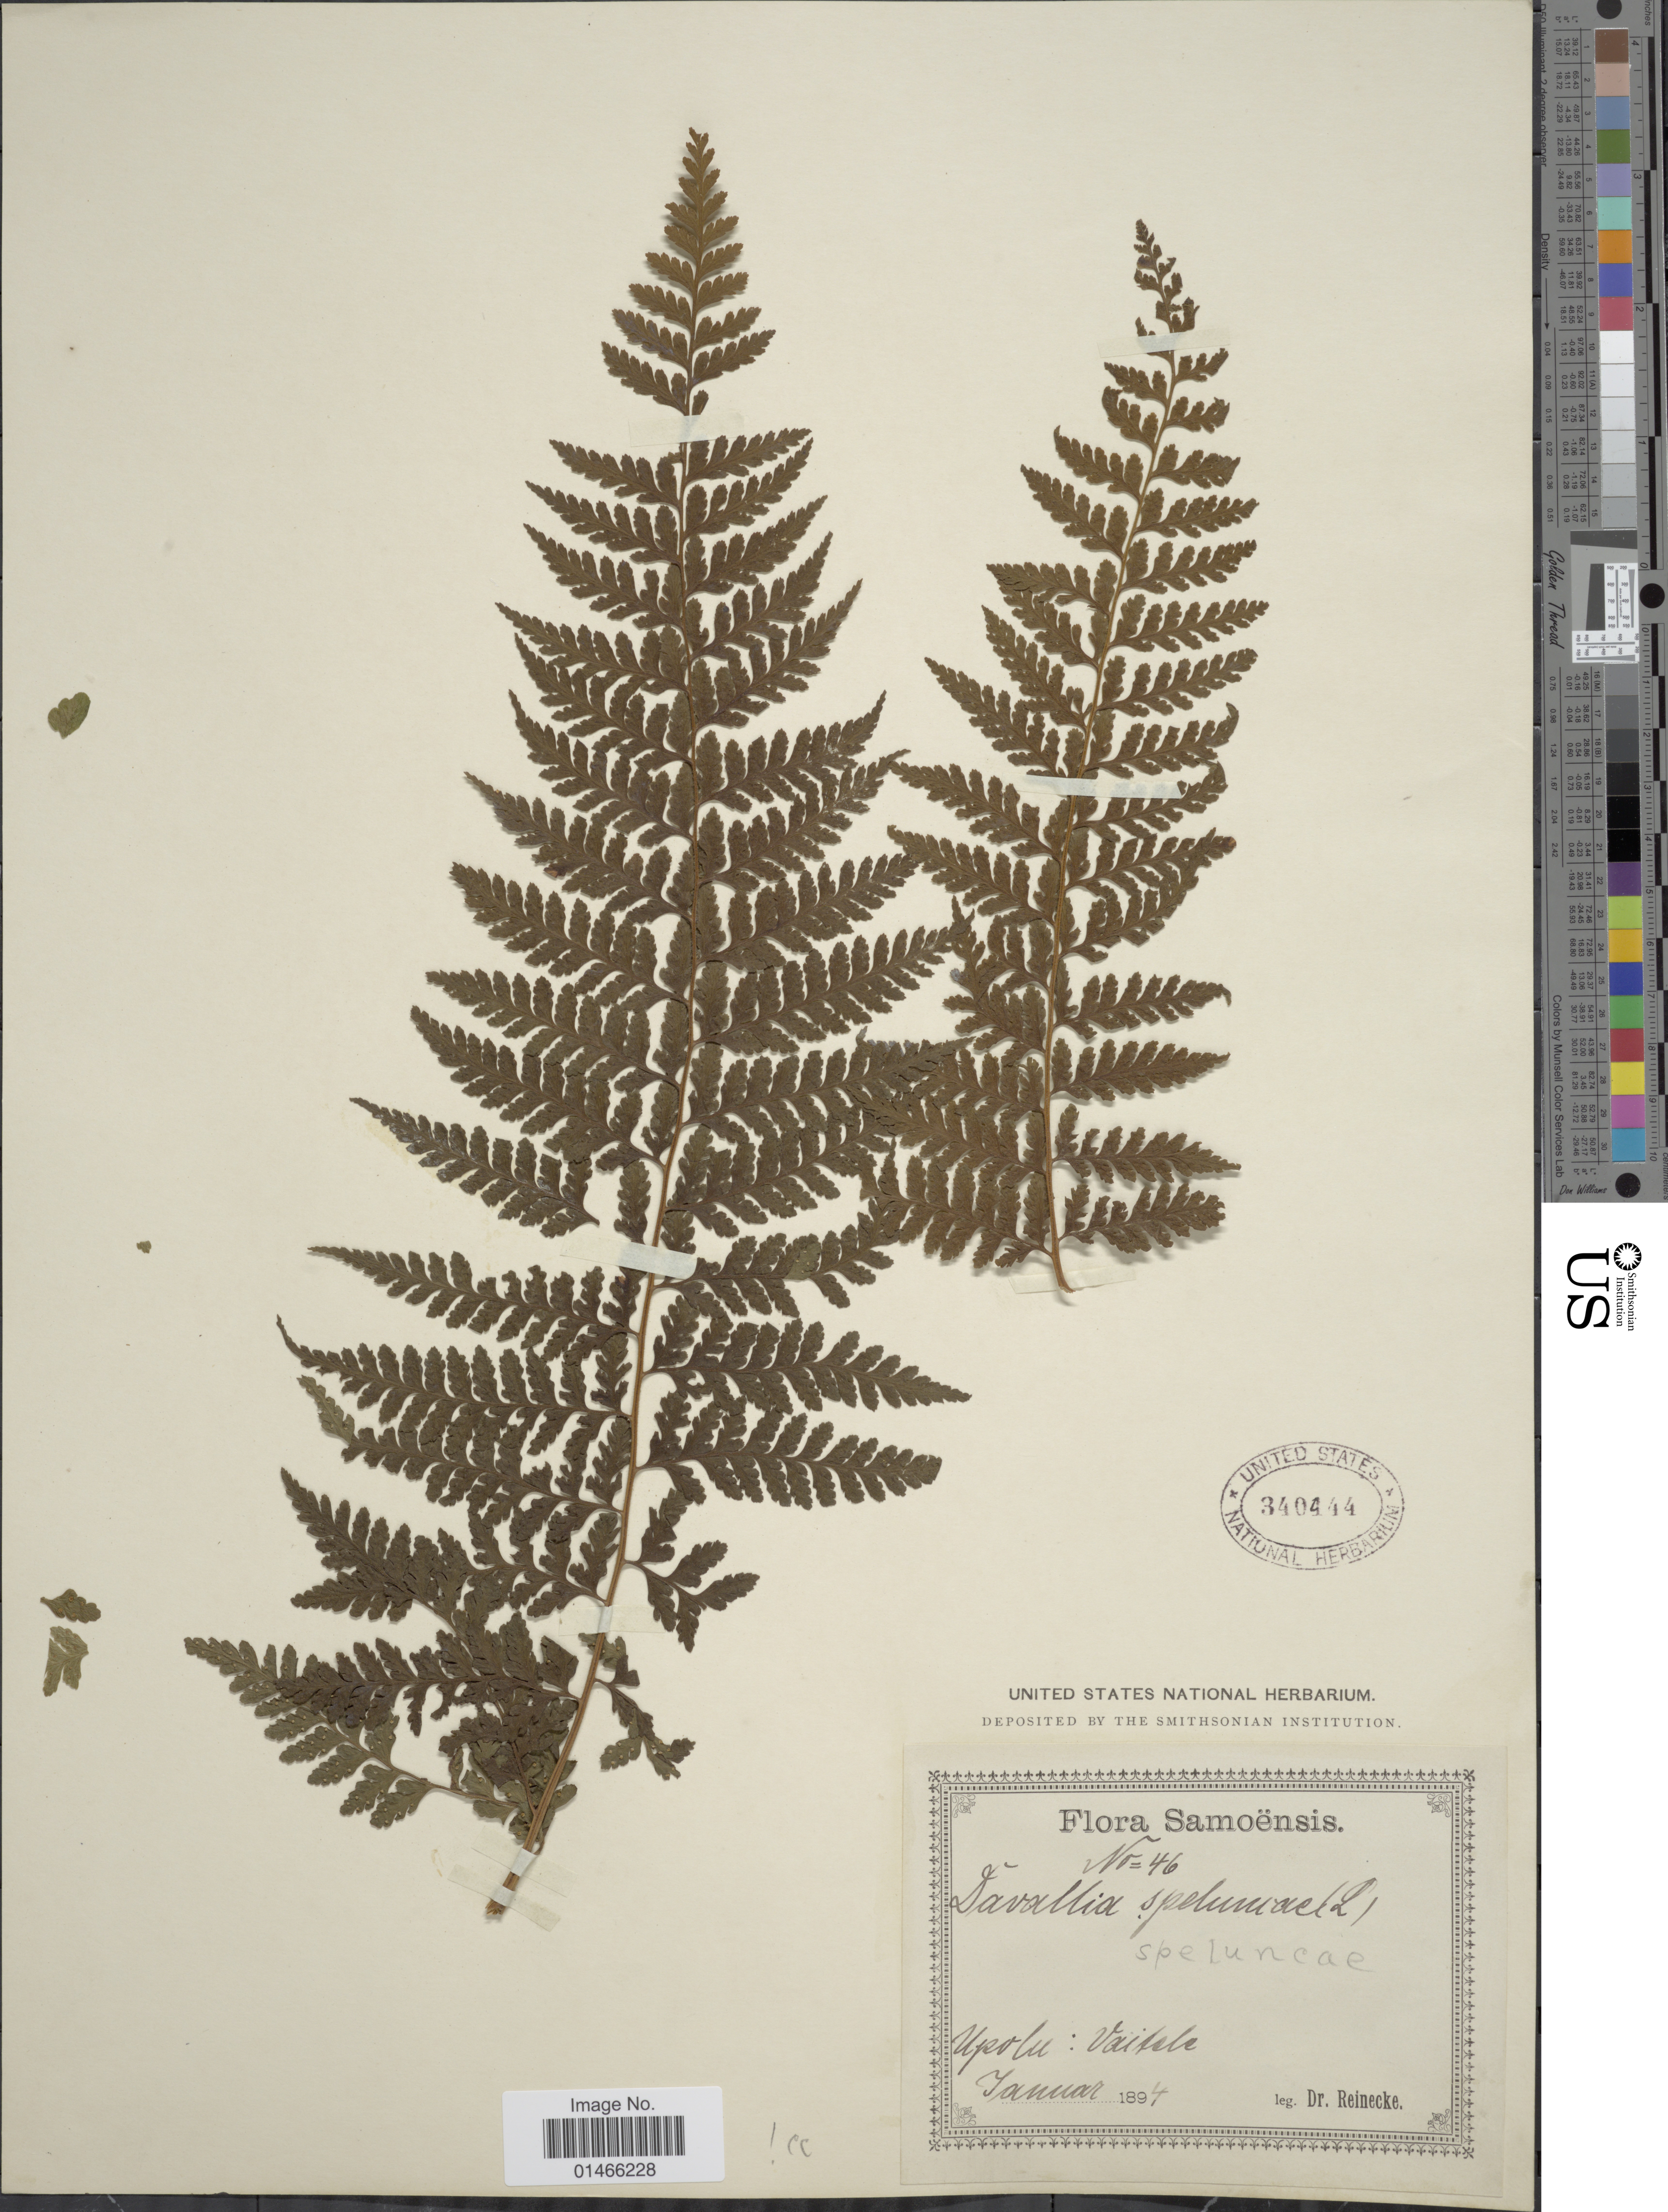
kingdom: Plantae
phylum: Tracheophyta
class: Polypodiopsida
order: Polypodiales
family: Dennstaedtiaceae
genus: Microlepia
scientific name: Microlepia speluncae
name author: (L.) T. Moore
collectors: -- Reinecke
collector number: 46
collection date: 1894-01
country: Samoa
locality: Upolu: Vaitata. Flora Samoensis.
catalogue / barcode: US 340444